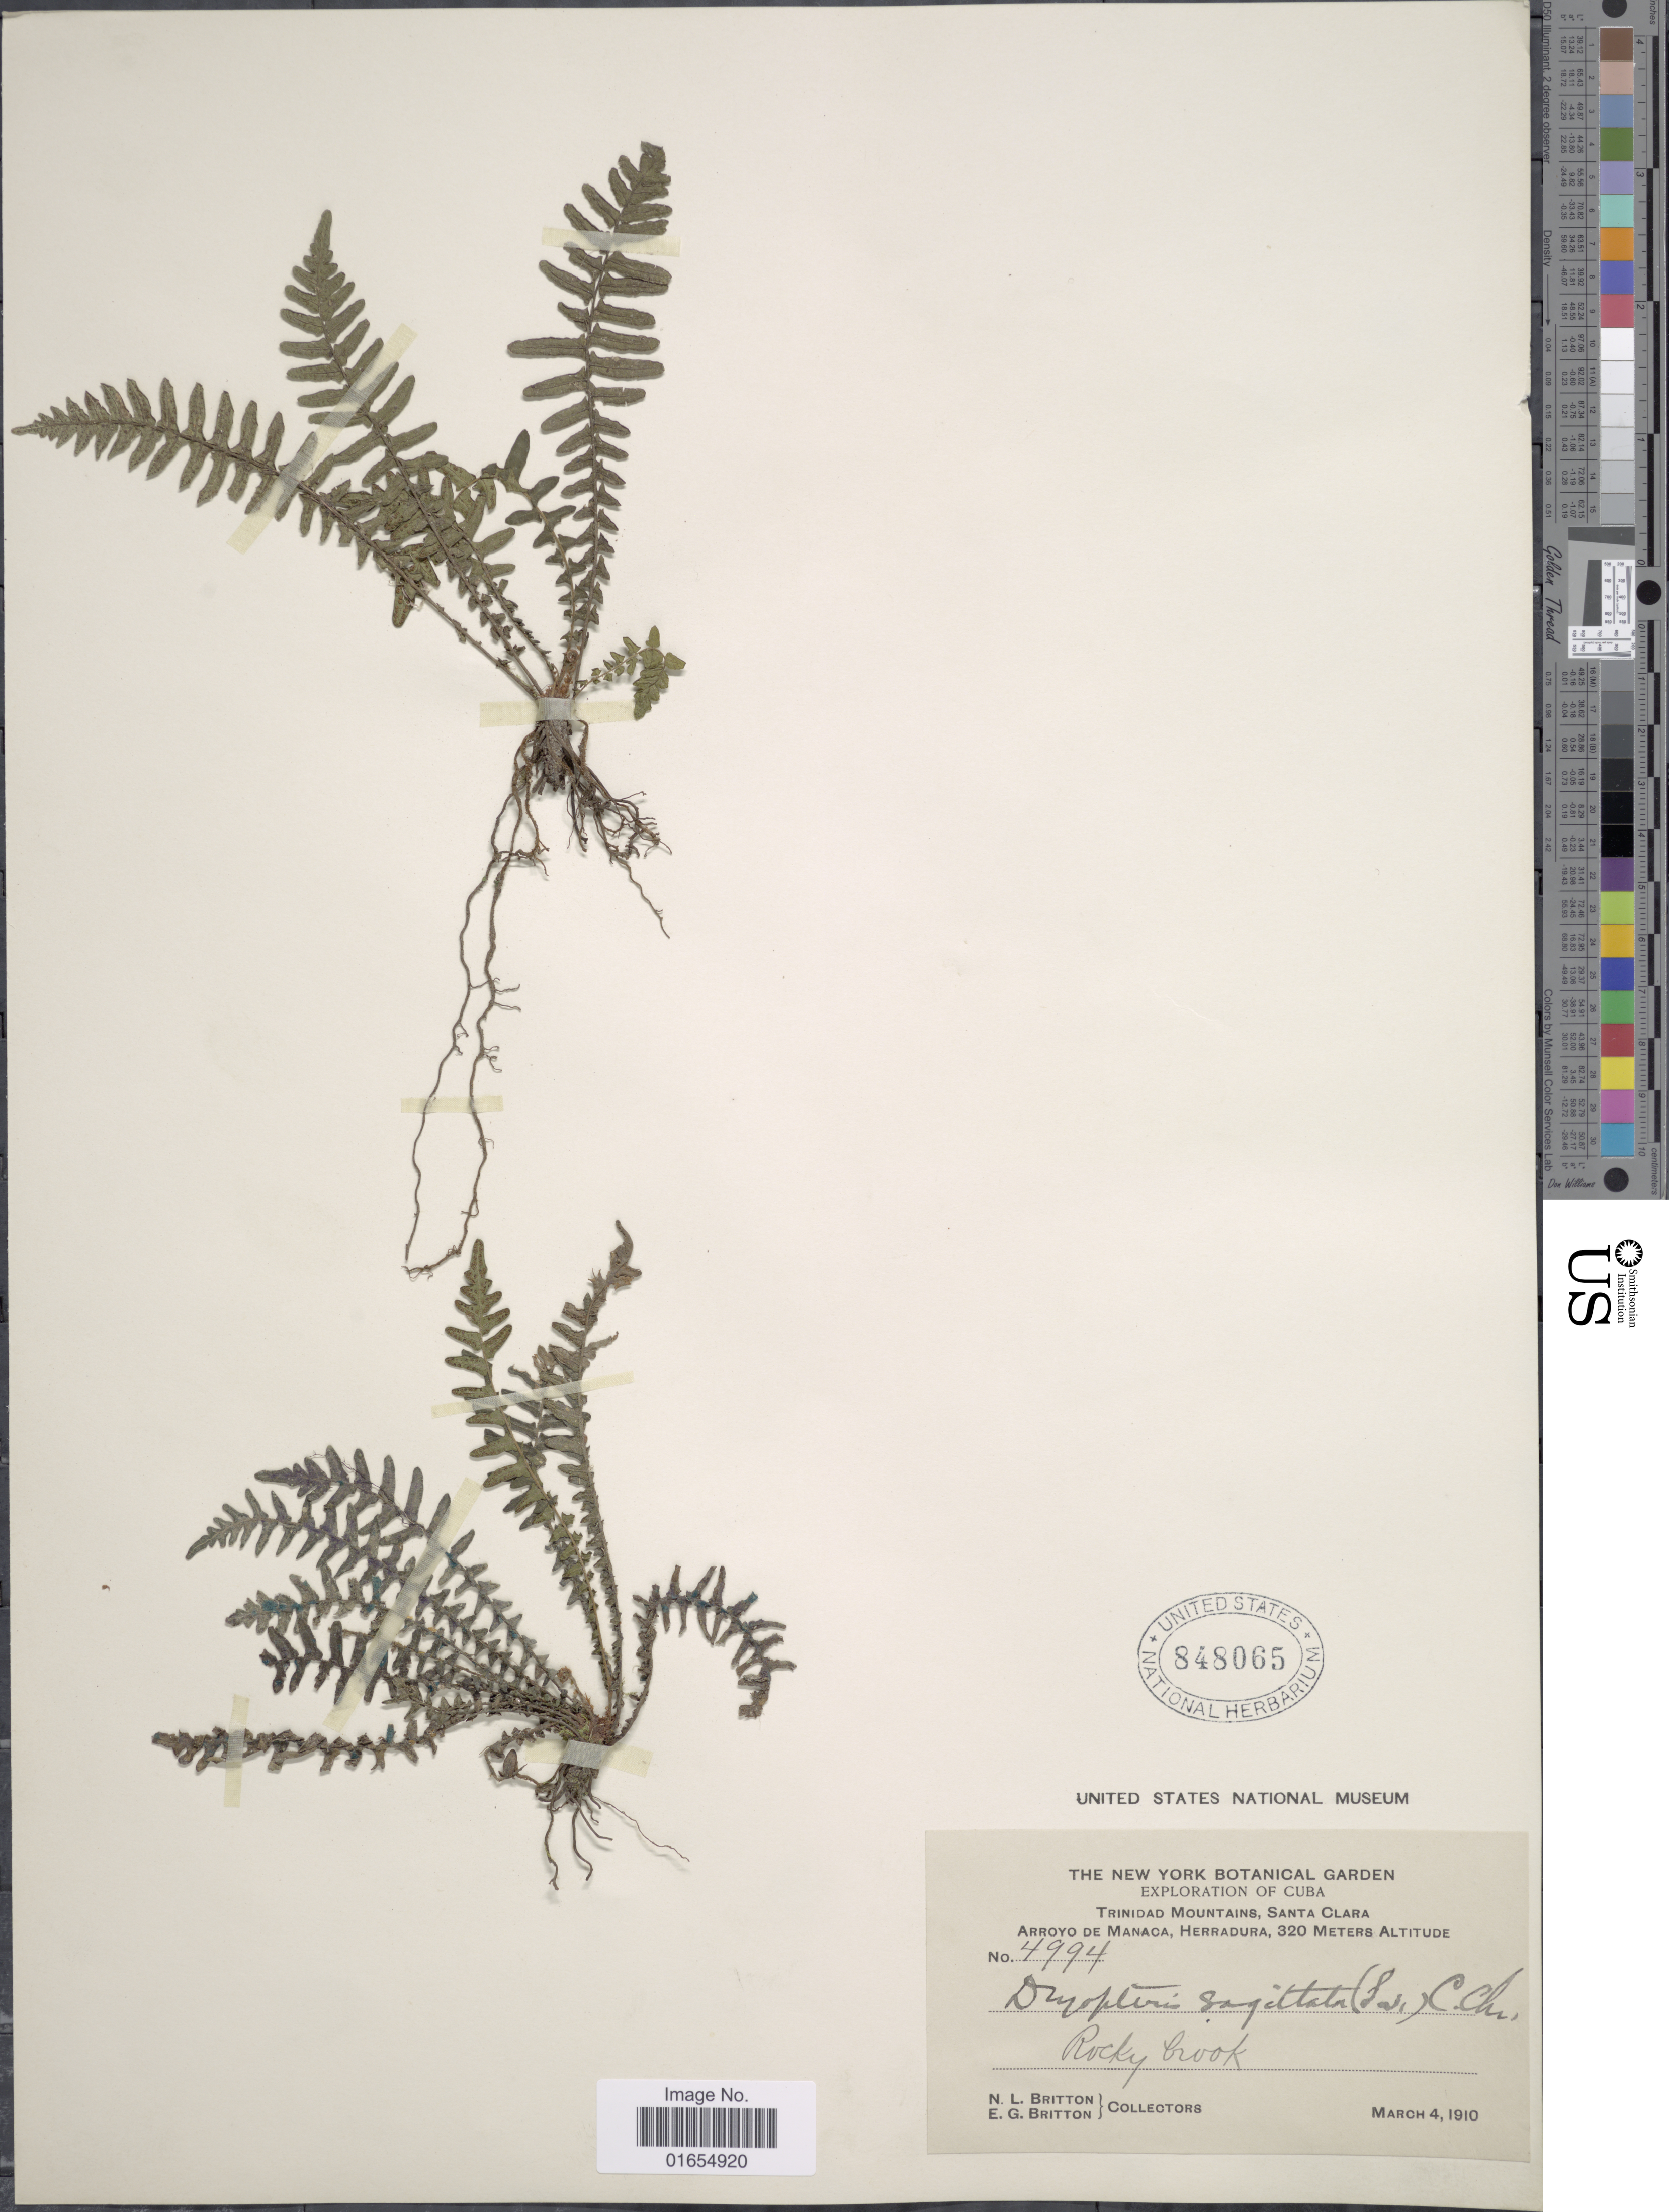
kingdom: Plantae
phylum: Tracheophyta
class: Polypodiopsida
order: Polypodiales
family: Thelypteridaceae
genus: Goniopteris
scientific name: Goniopteris sagittata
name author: (Sw.) Pic. Serm.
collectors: N. Britton & E. G. Britton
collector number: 4994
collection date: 1910-03-04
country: Cuba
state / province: Las Villas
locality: Trinidad Mountains, Santa Clara, Arroyo de Manaca, Herradura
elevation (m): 320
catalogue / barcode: US 848065